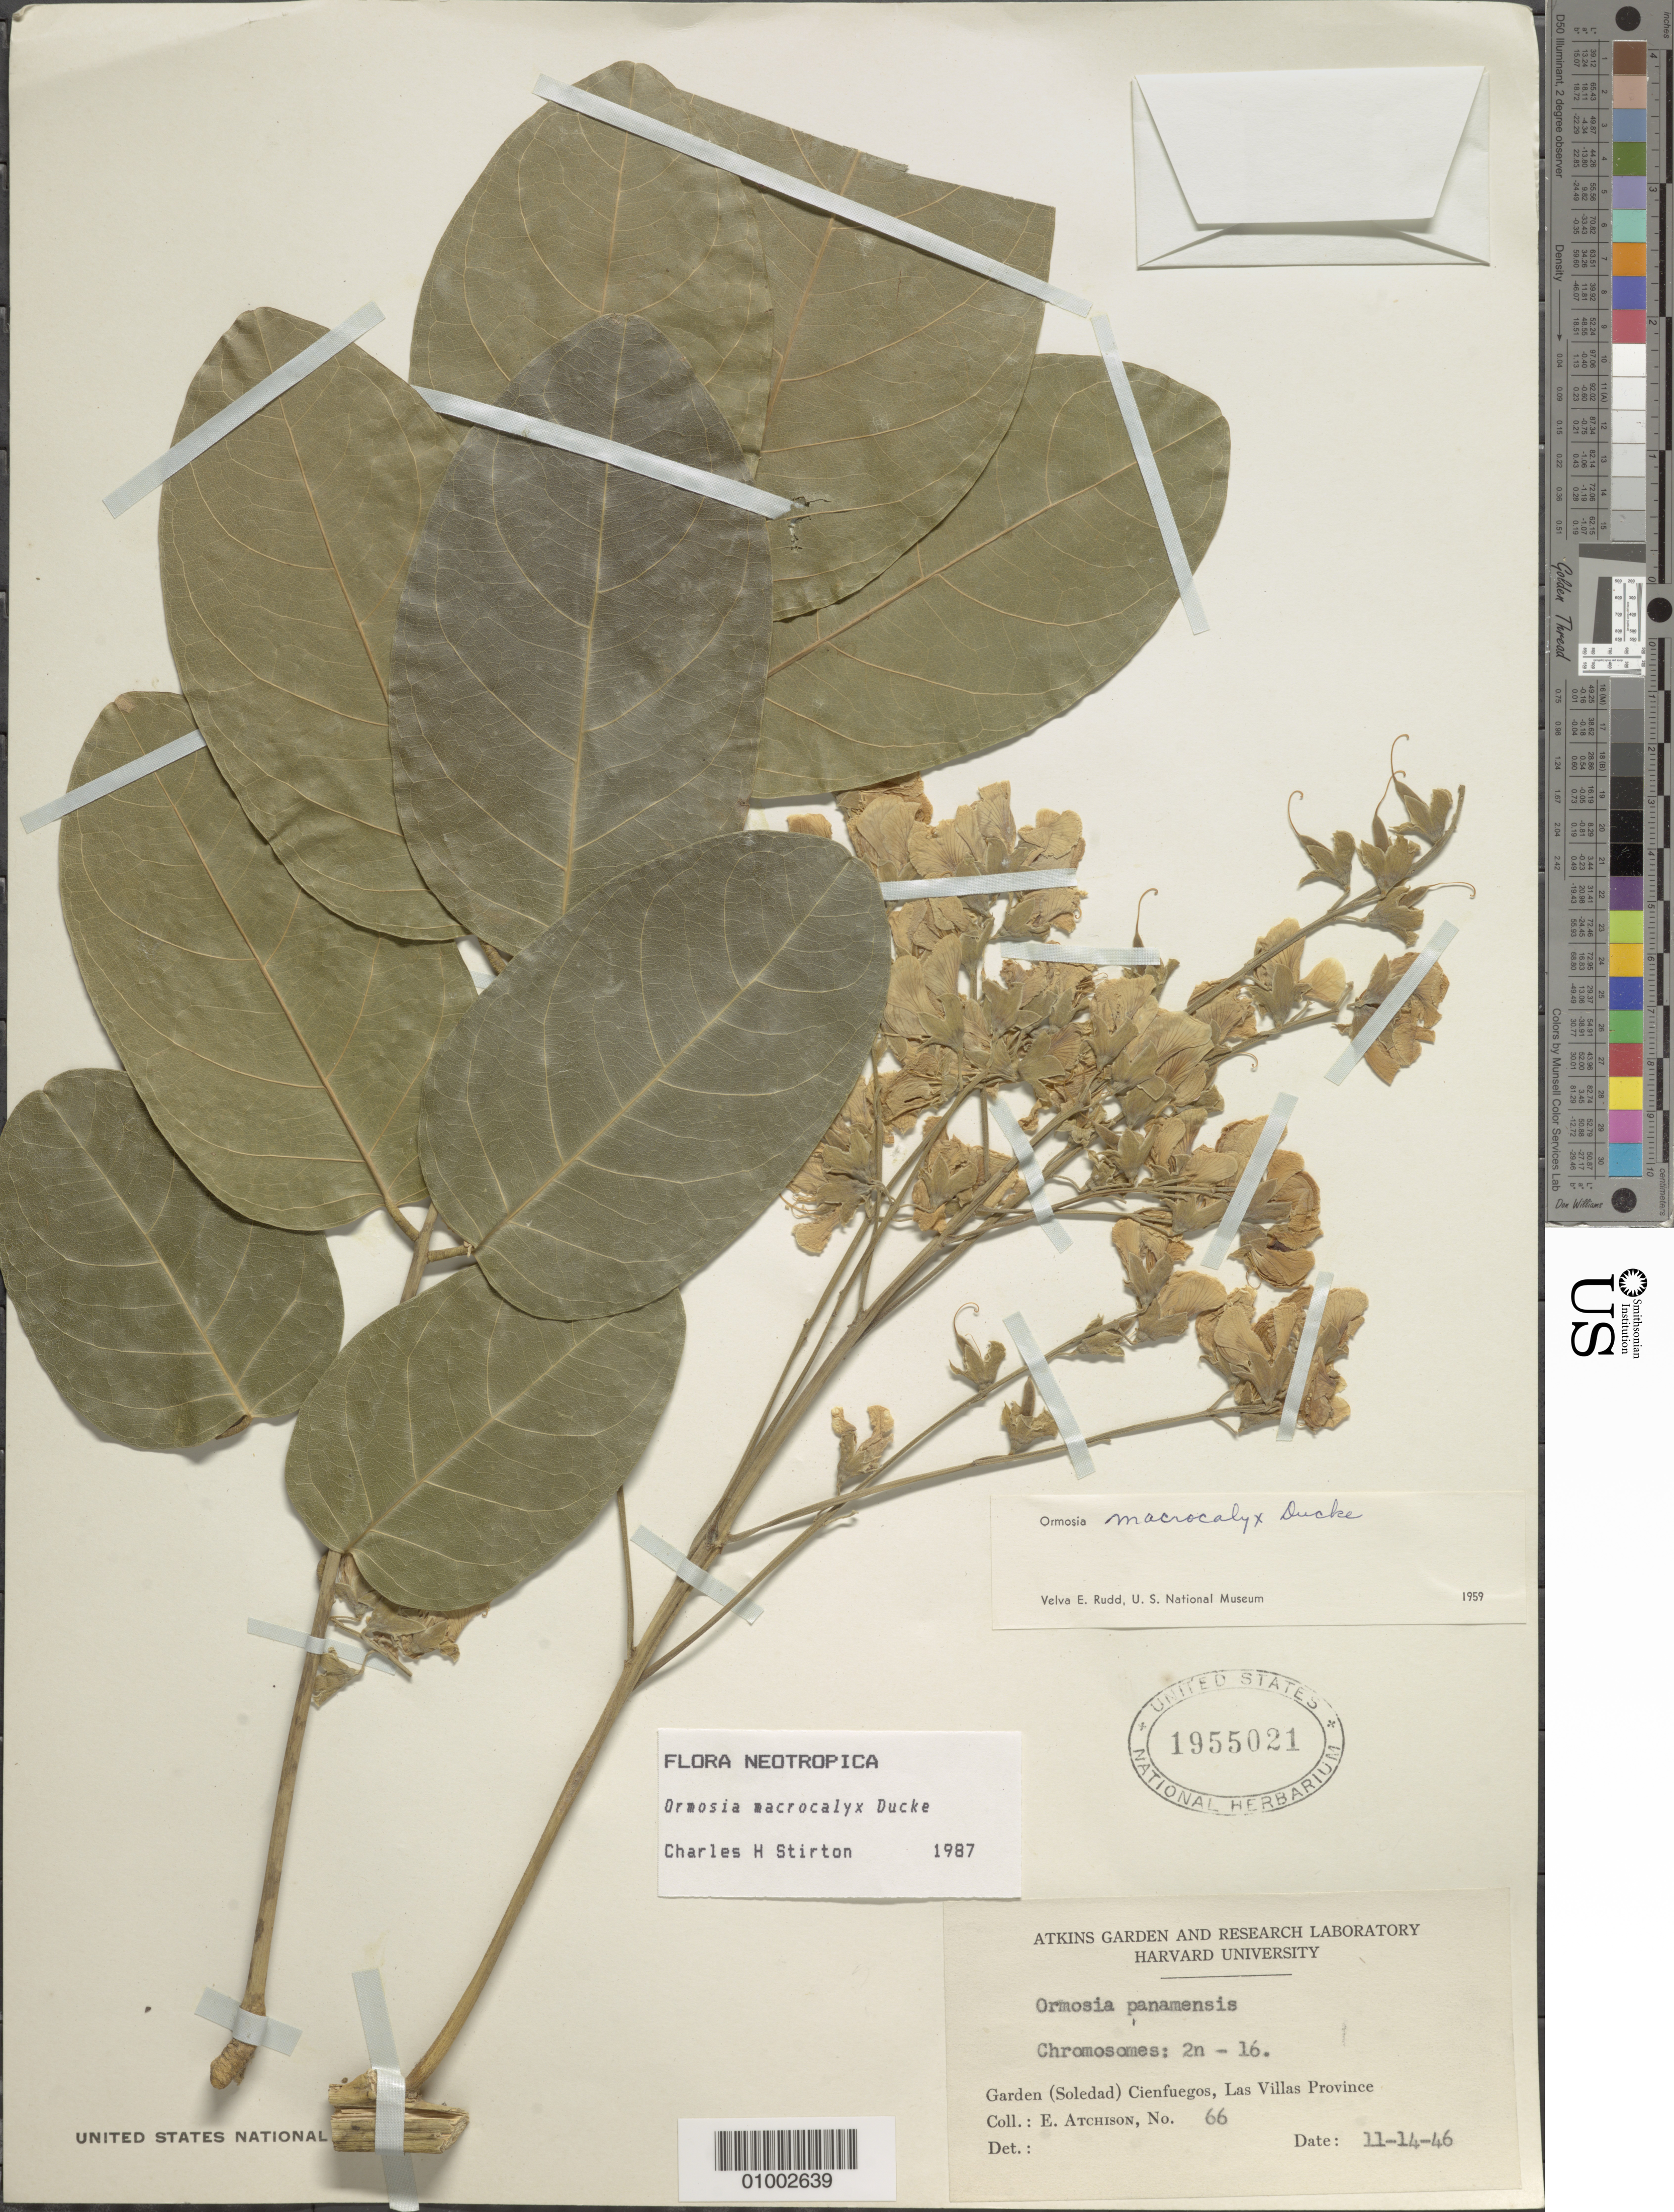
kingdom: Plantae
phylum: Tracheophyta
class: Magnoliopsida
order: Fabales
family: Fabaceae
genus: Ormosia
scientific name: Ormosia macrocalyx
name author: Ducke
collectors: E. Atchison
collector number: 66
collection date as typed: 14 Nov 1946 or 14 Nov 1846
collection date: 1946-11-14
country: Cuba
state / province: Las Villas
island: Cuba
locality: Cienfuegos Dist.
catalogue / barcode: US 1955021